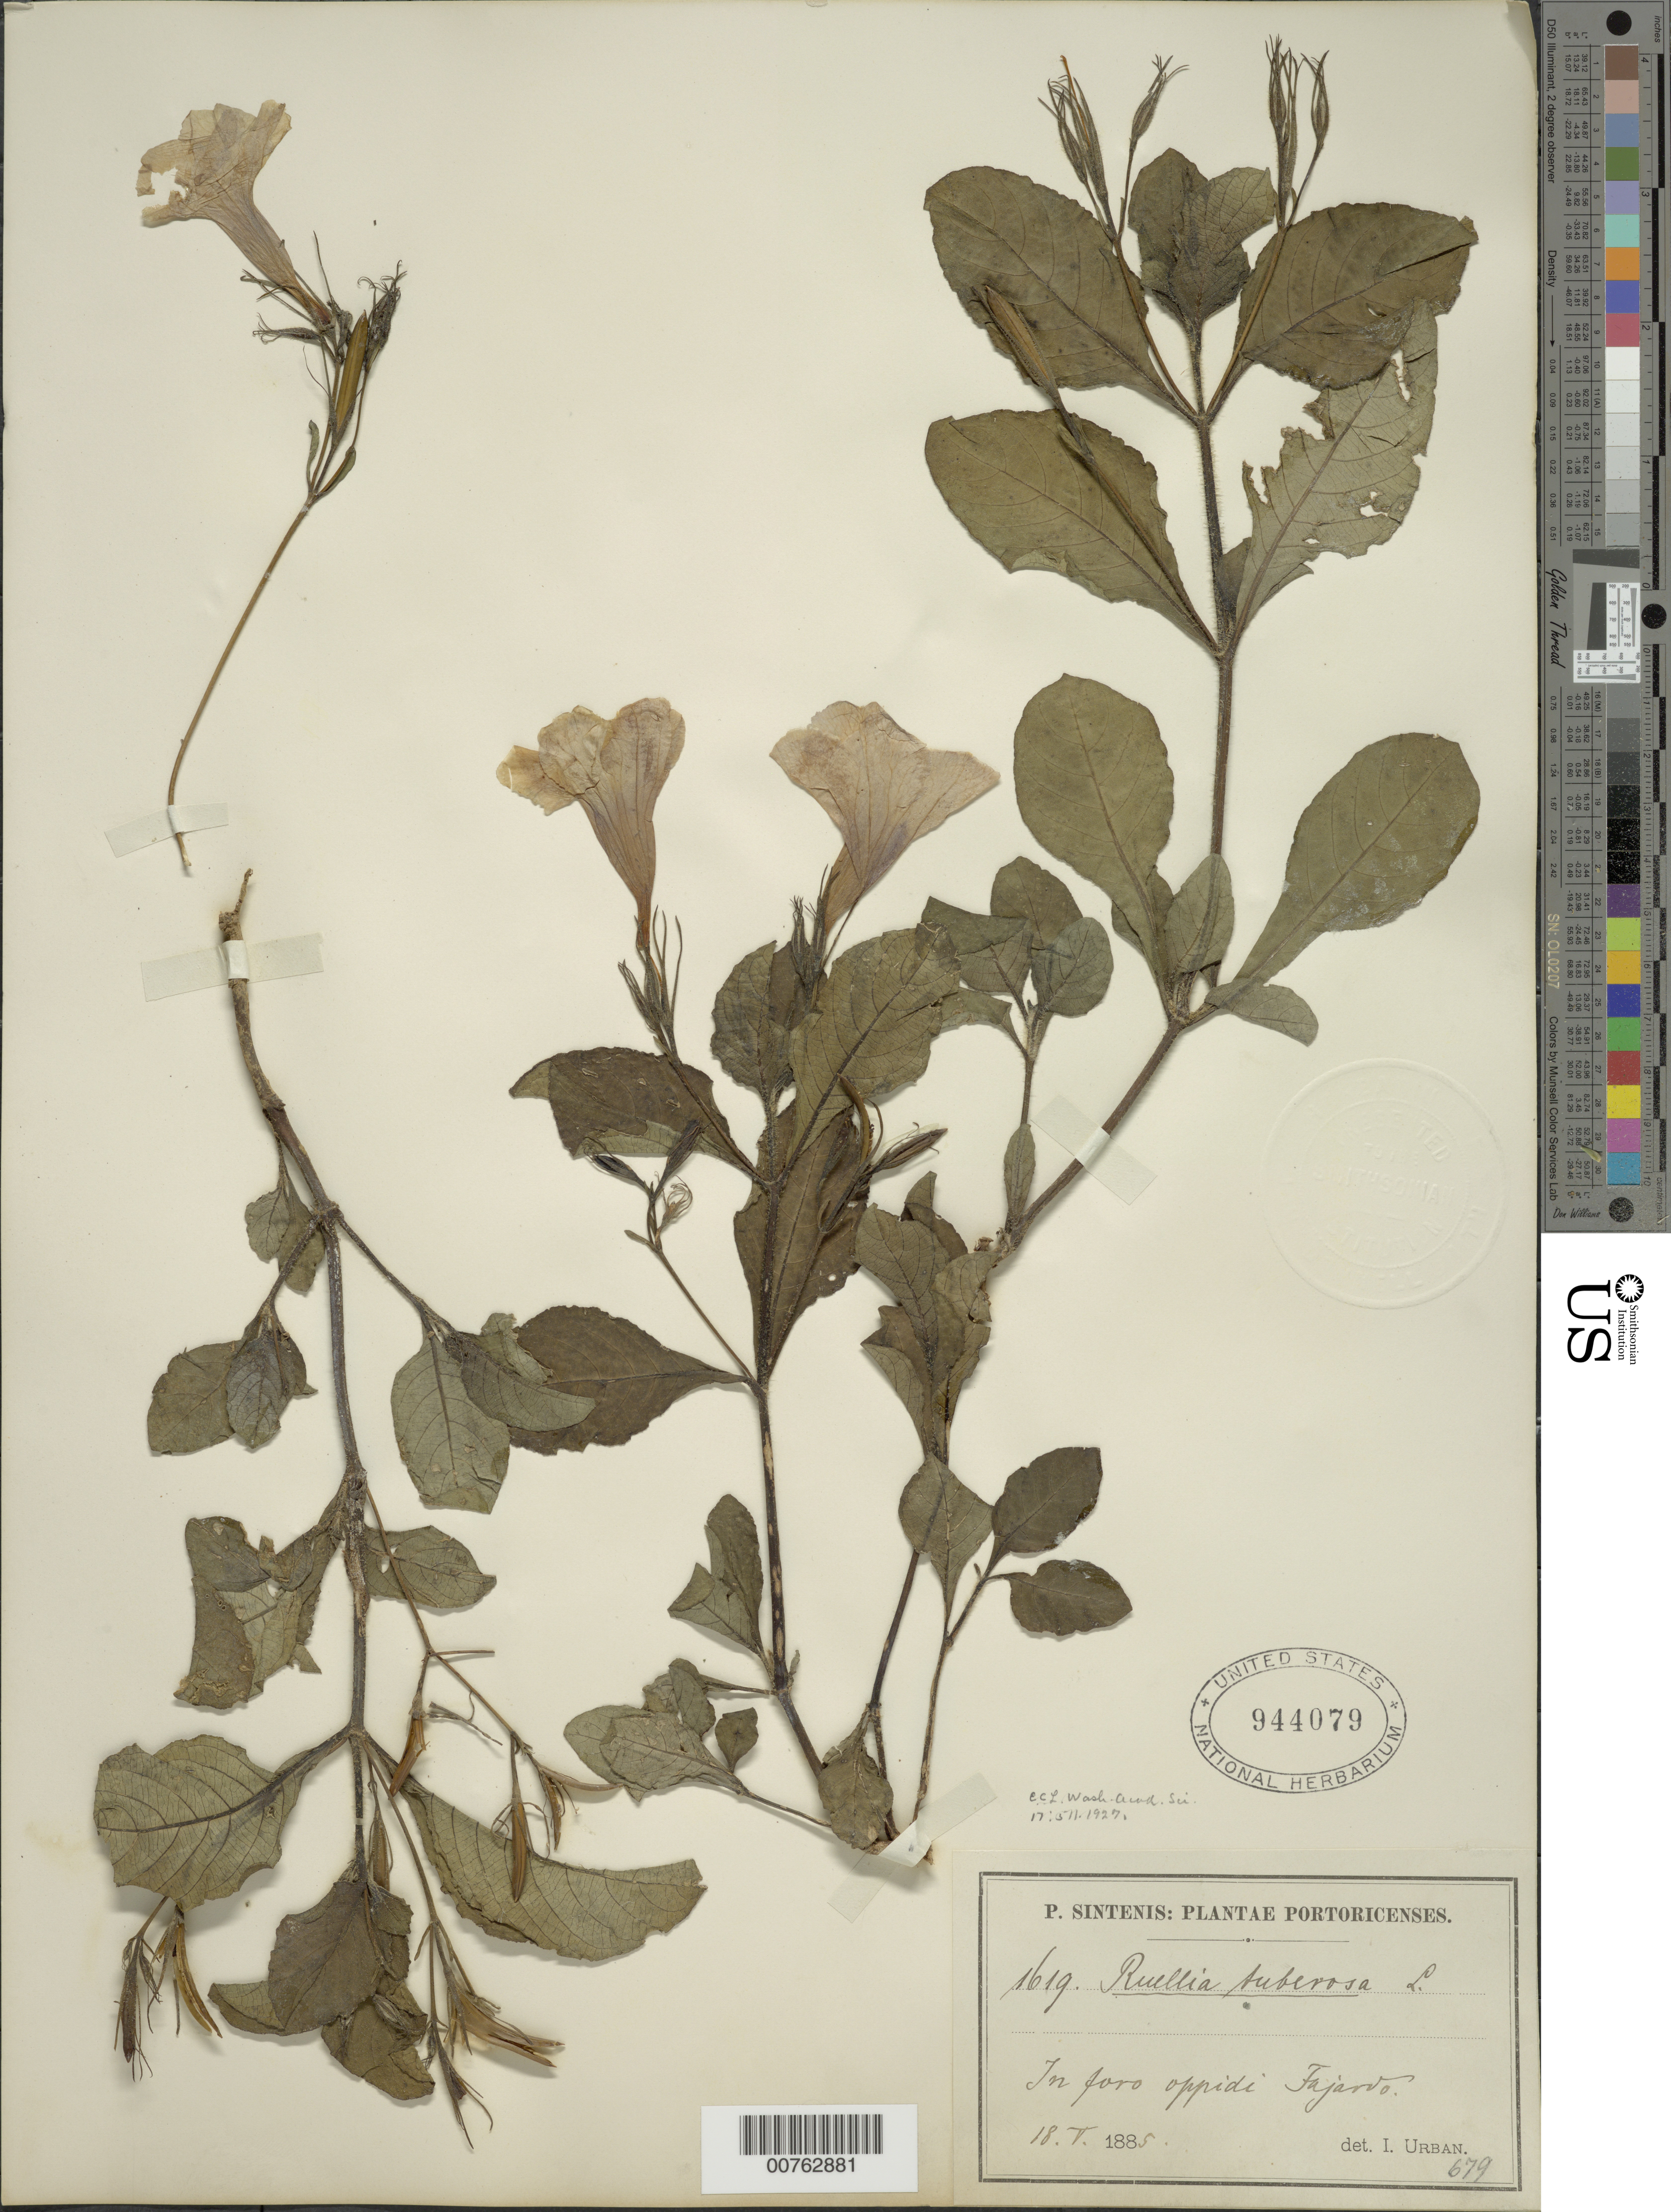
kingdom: Plantae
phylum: Tracheophyta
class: Magnoliopsida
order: Lamiales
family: Acanthaceae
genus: Ruellia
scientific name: Ruellia tuberosa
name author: L.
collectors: P. Sintenis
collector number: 1619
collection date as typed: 18 May 1885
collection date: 1885-05-18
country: Puerto Rico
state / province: Fajardo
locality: In foro oppidi Fajardo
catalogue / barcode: US 944079